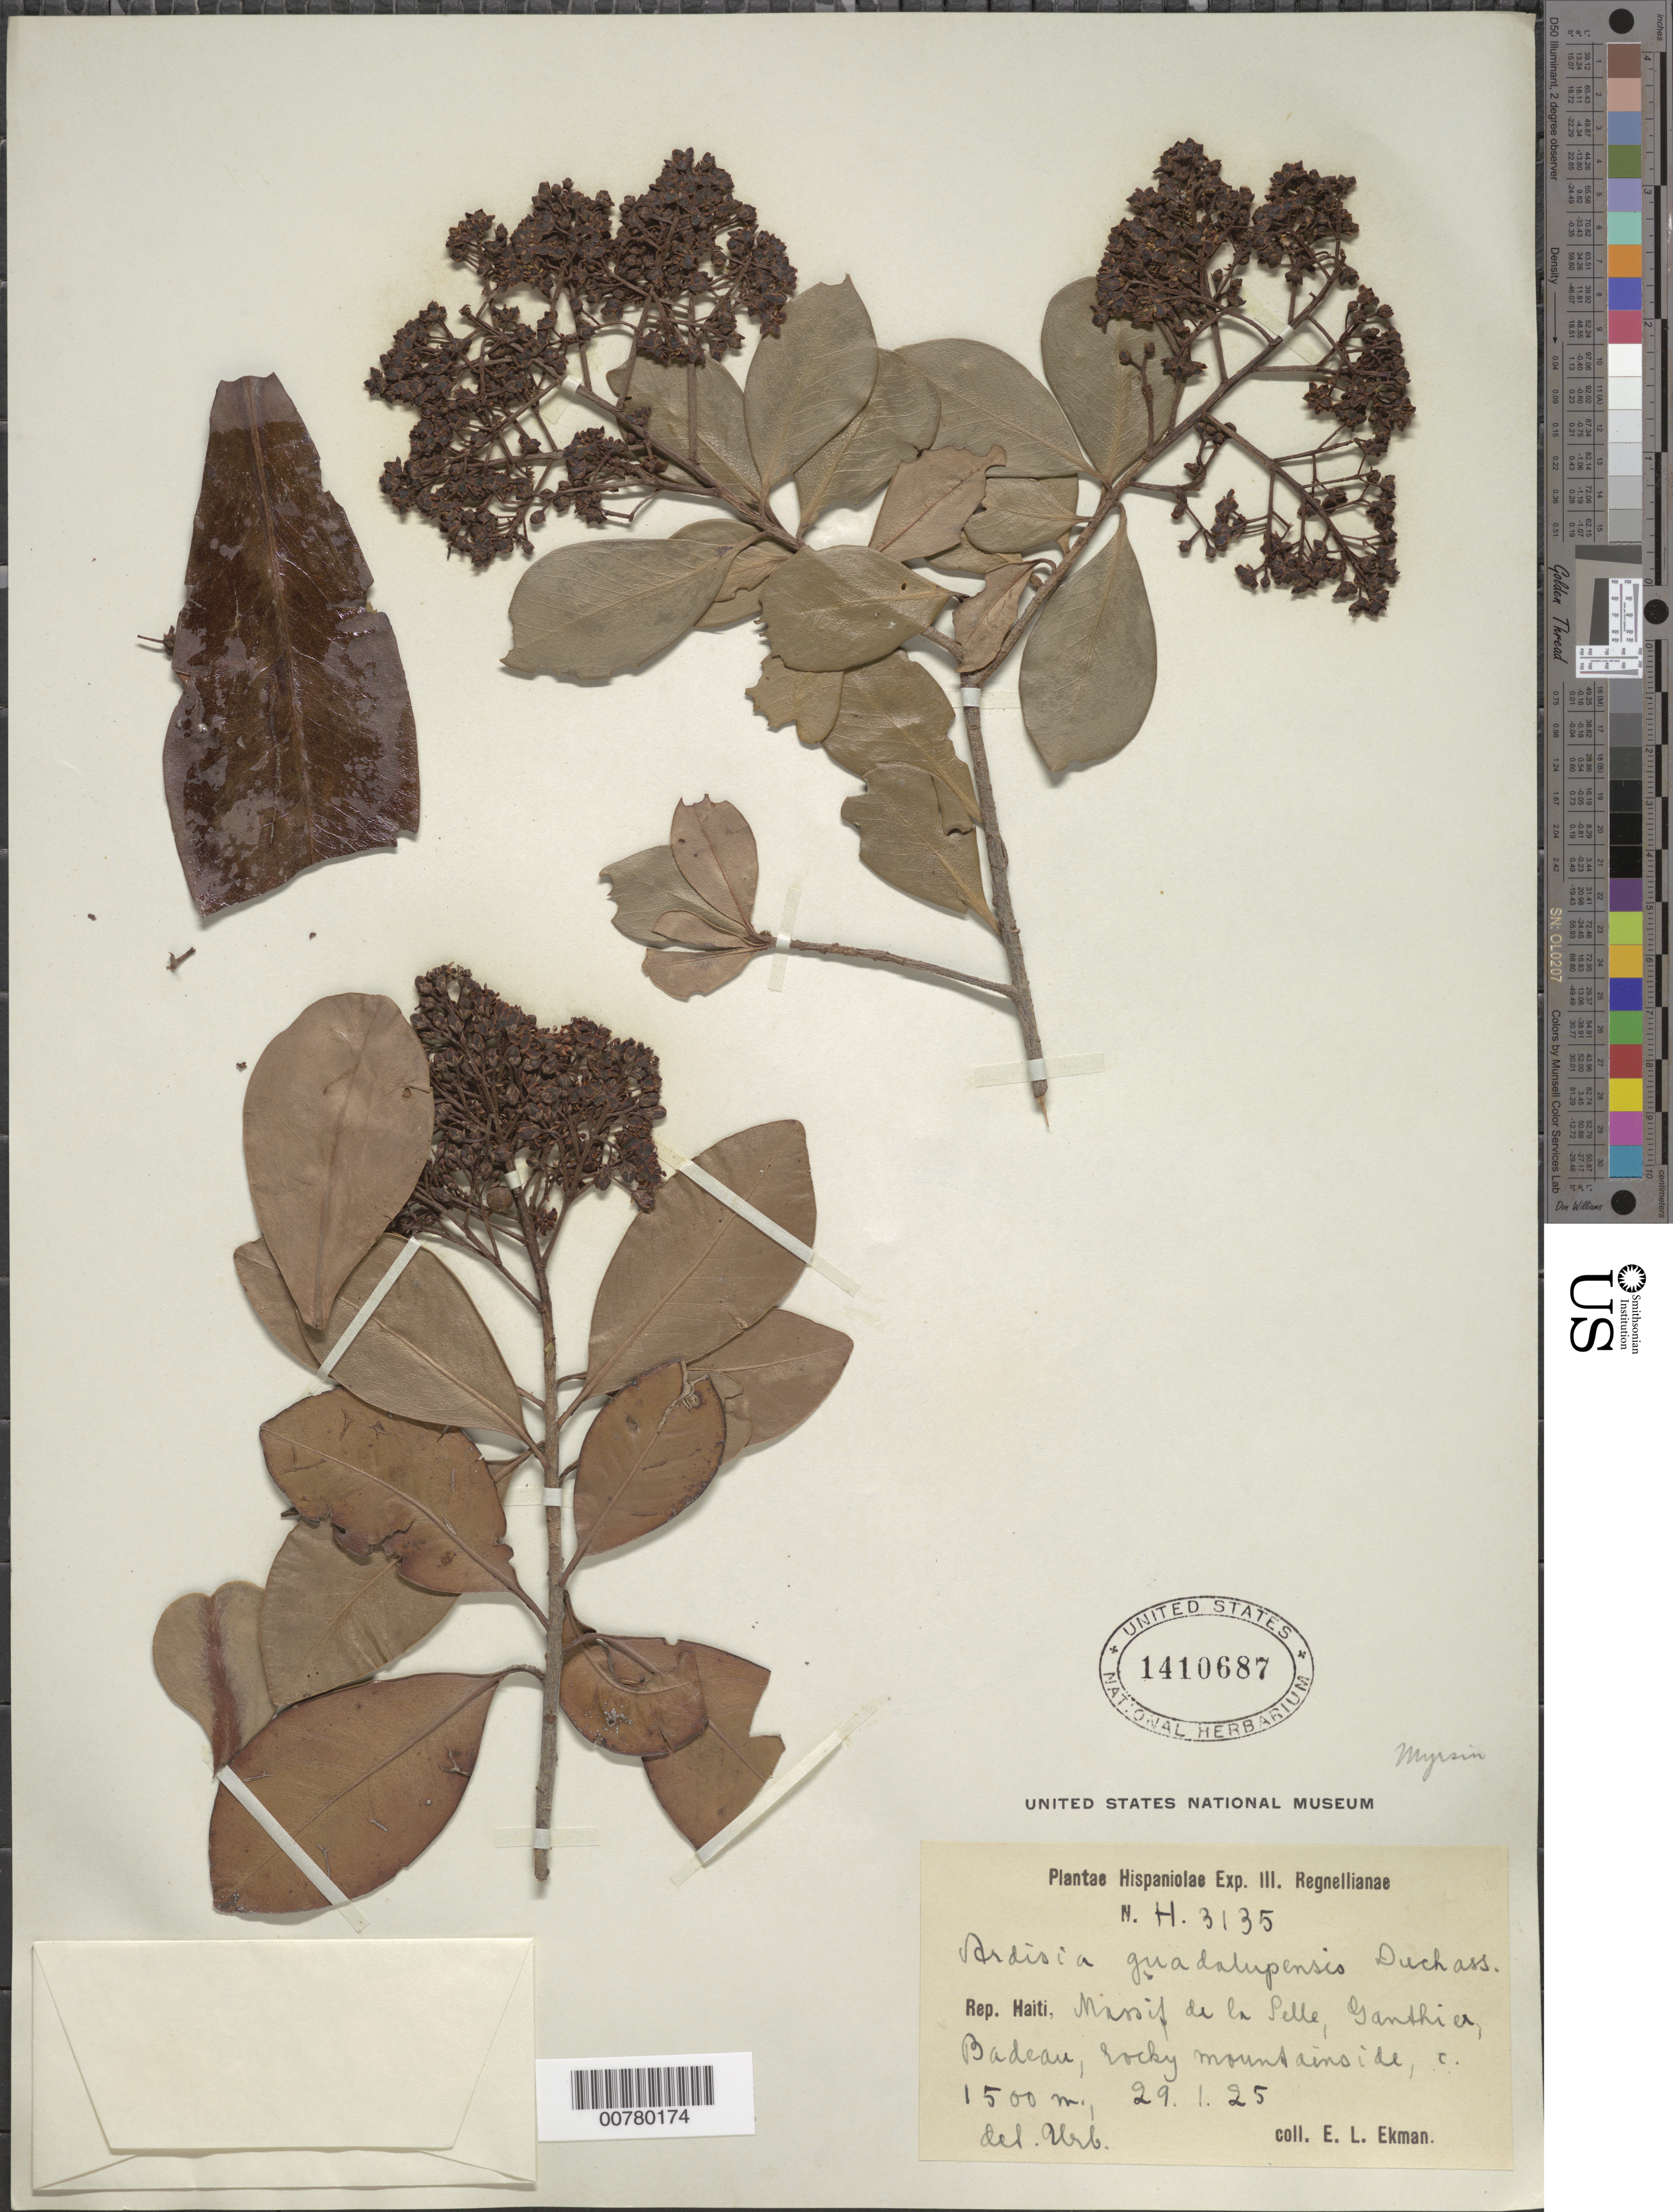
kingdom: Plantae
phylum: Tracheophyta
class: Magnoliopsida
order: Ericales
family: Primulaceae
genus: Ardisia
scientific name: Ardisia obovata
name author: Desv. ex Ham.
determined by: Urban, Ignatz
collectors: E. L. Ekman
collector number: H 3135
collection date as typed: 29 Jan 1925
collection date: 1925-01-29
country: Haiti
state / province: Ouest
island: Hispaniola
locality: Massif de la Selle, Ganthier, Badeau.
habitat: Rocky mountain side.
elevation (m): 1500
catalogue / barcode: US 1410687